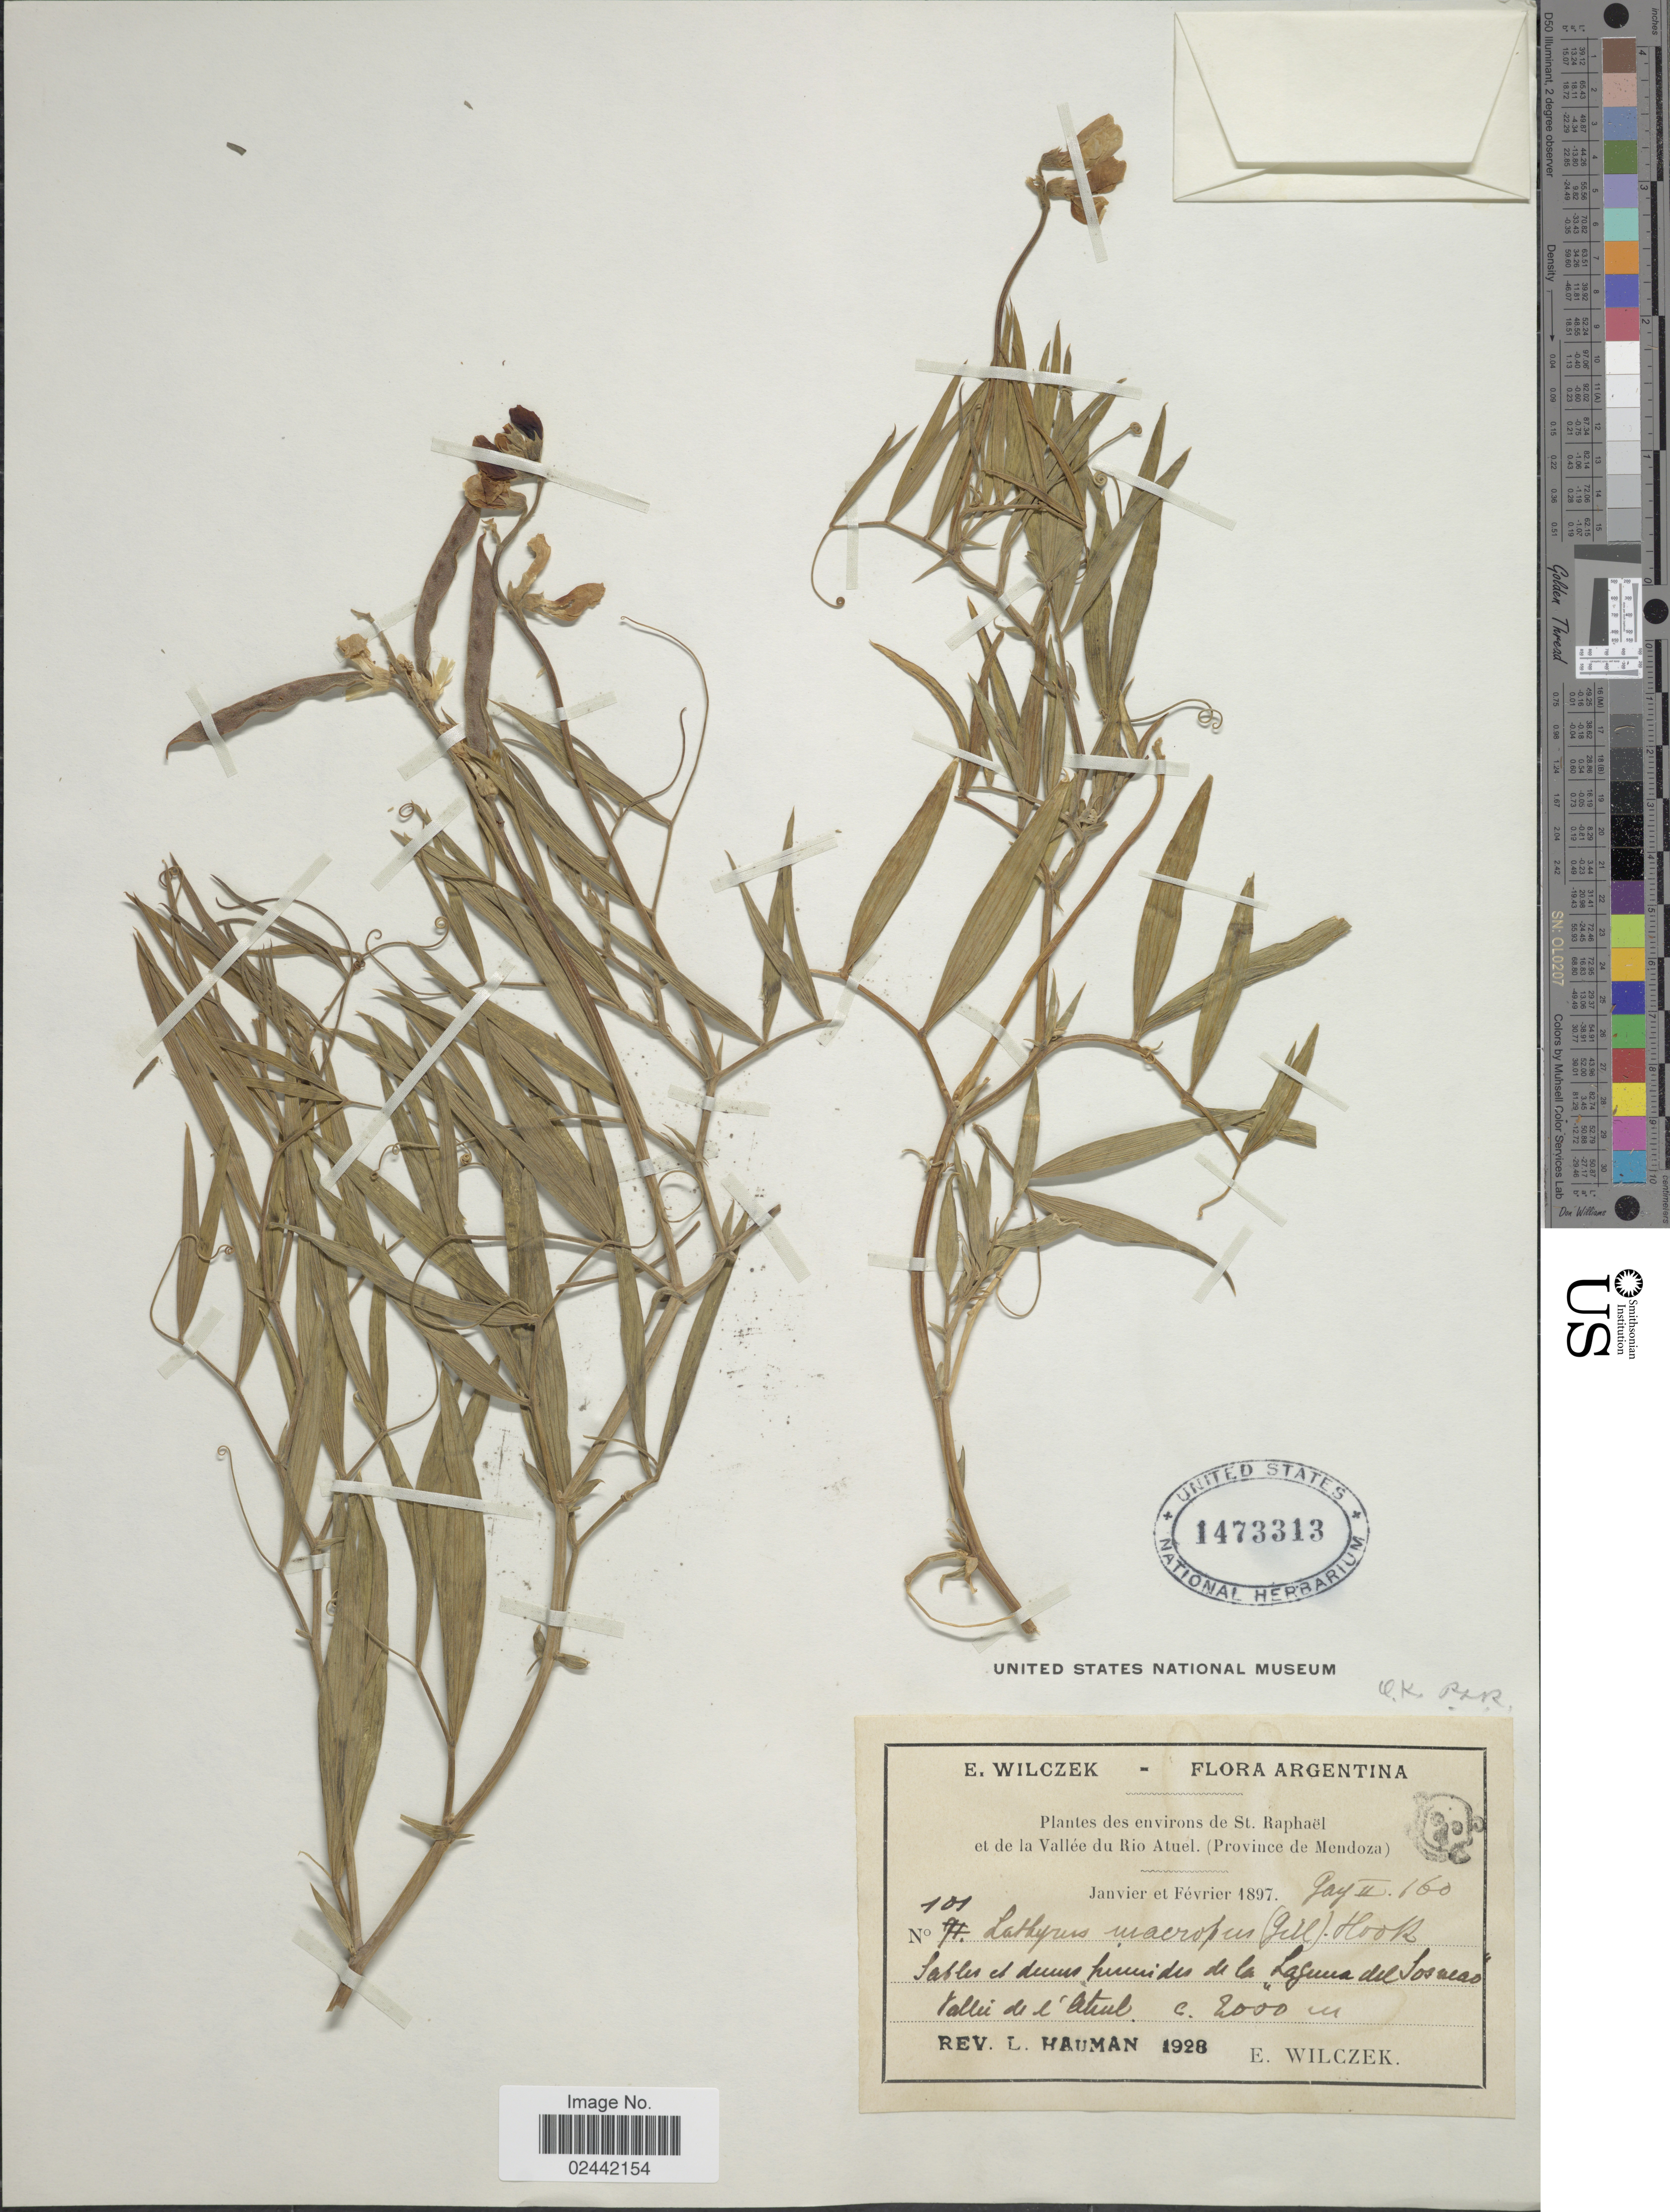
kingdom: Plantae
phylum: Tracheophyta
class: Magnoliopsida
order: Fabales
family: Fabaceae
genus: Lathyrus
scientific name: Lathyrus macropus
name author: Hook. & Arn.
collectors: E. Wilczek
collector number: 101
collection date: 1897-01/1897-02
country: Argentina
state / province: Mendoza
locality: Environs de St. Raphael et de la Vallee du Rio Atuel. Sables et dunes humides de la Laguna del Sosneado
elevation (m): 2000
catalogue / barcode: US 1473313